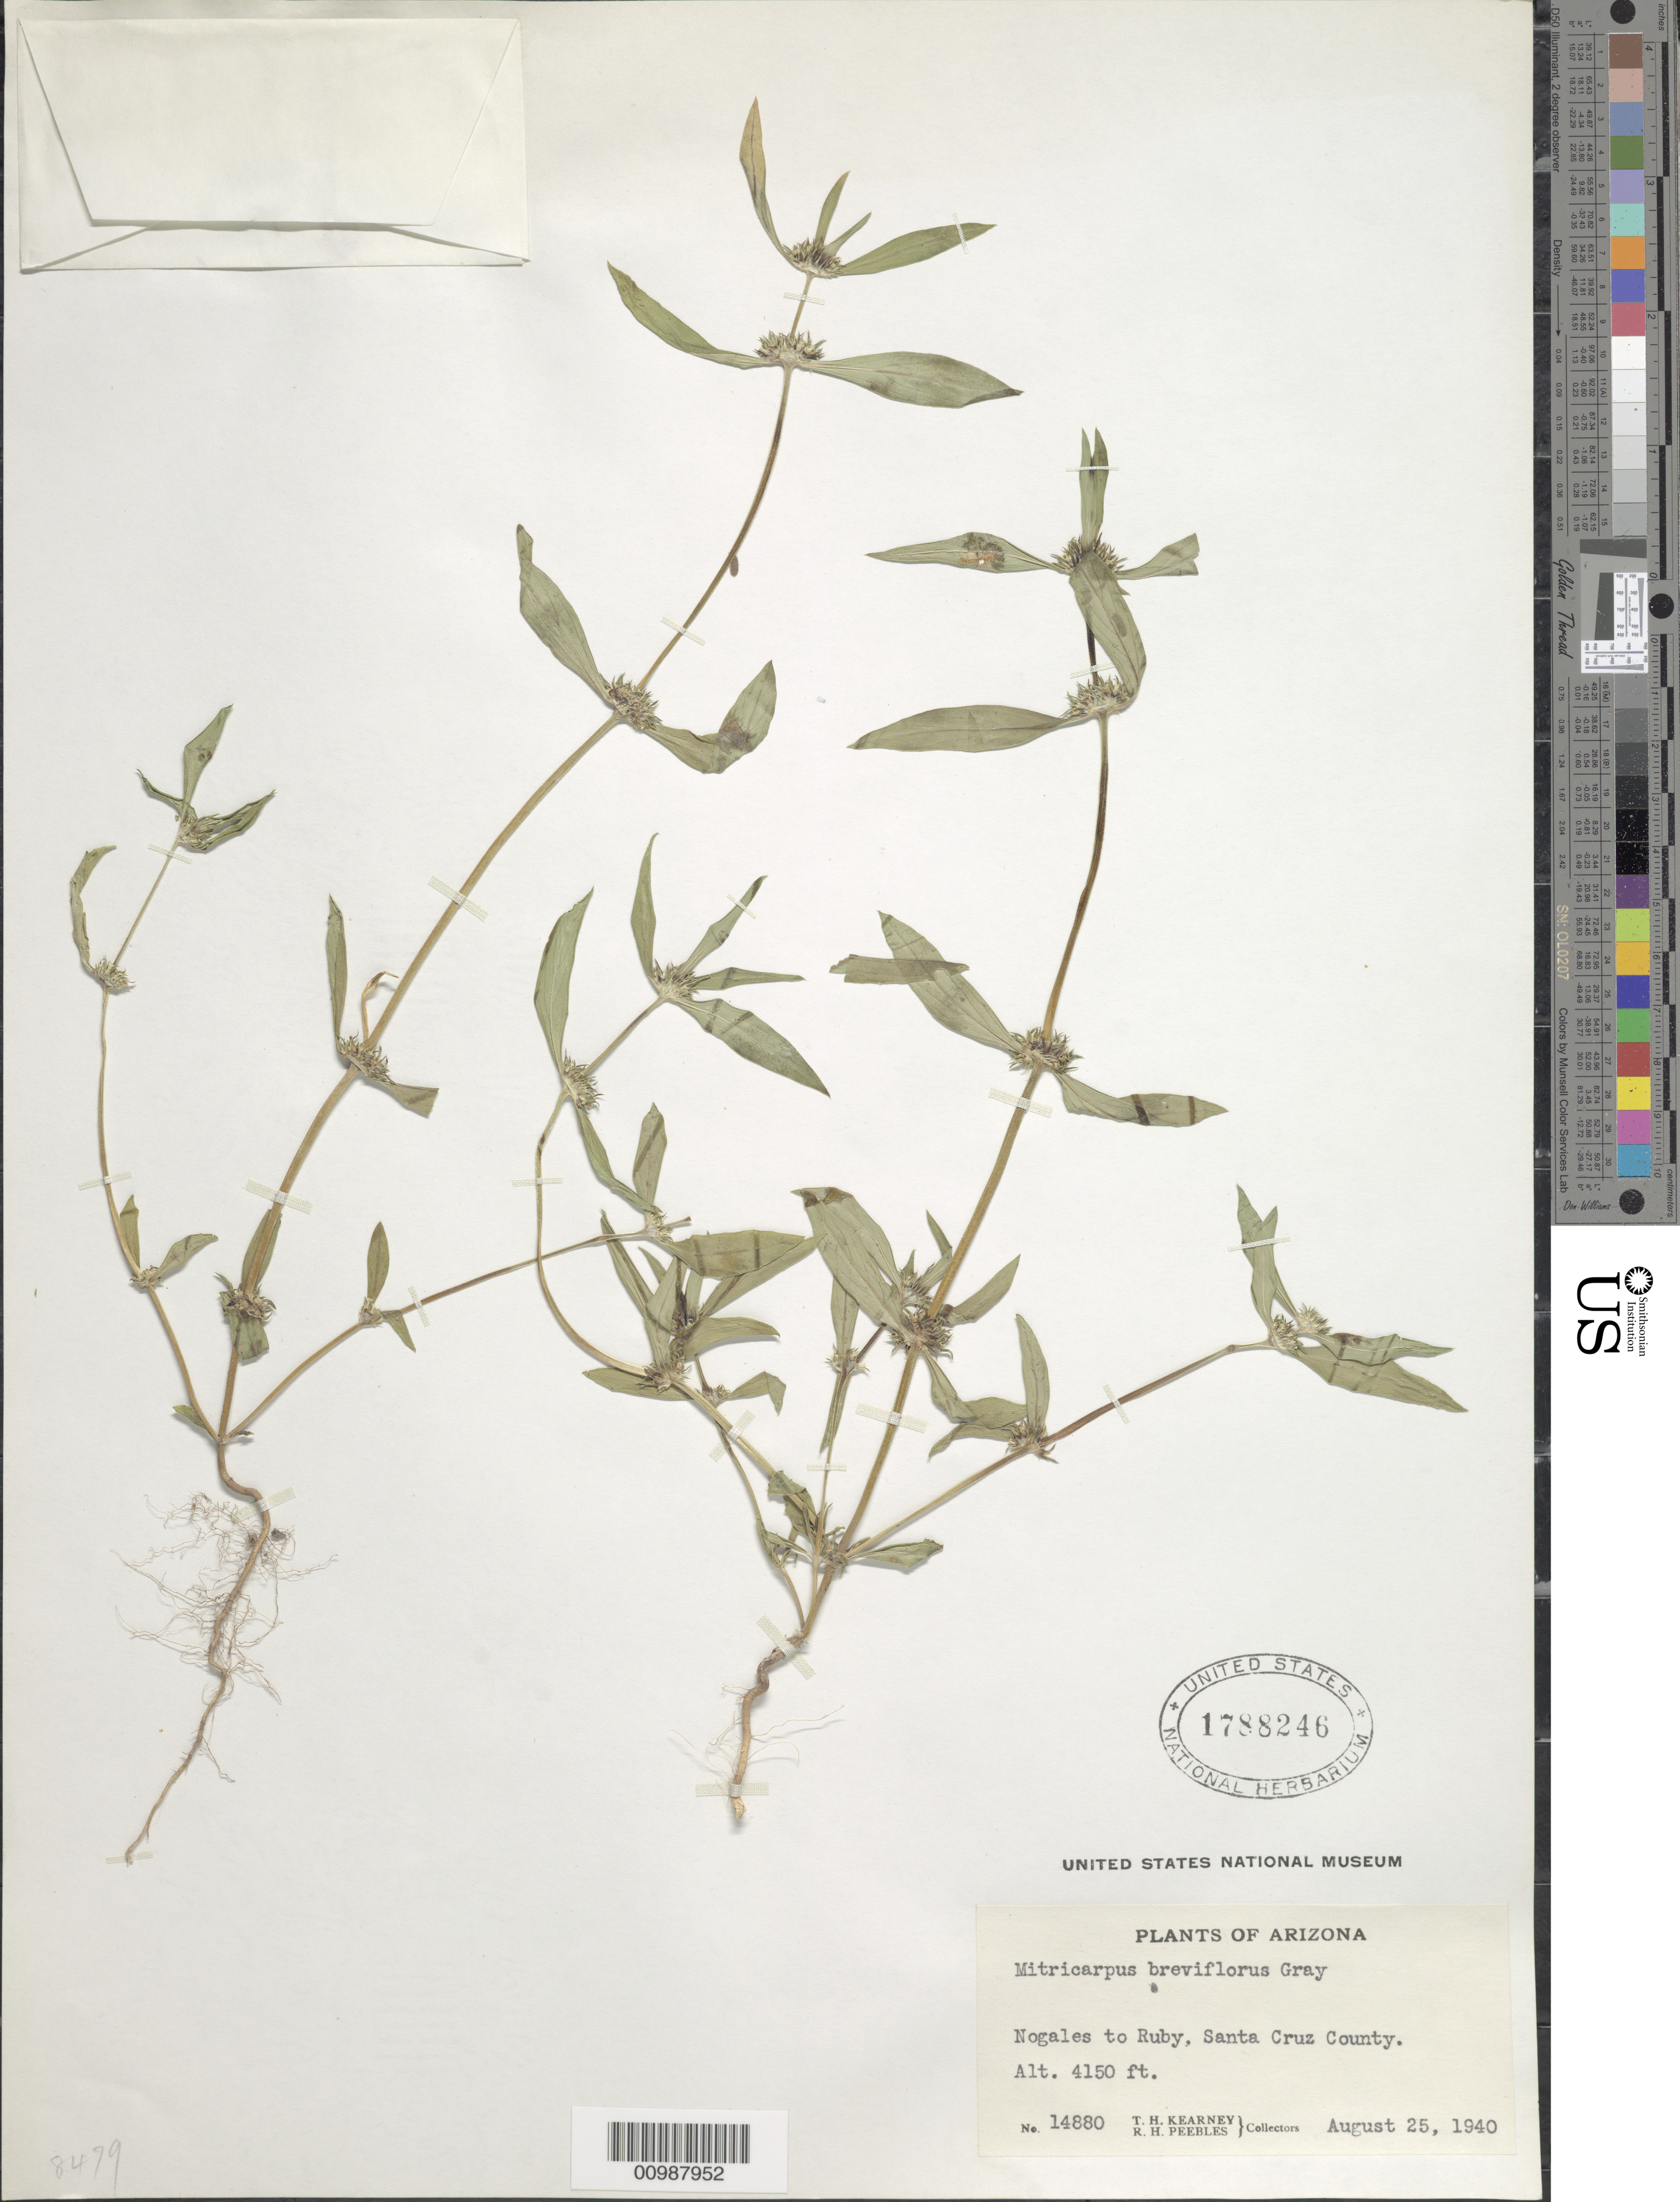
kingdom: Plantae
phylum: Tracheophyta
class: Magnoliopsida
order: Gentianales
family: Rubiaceae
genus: Mitracarpus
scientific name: Mitracarpus breviflorus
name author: A. Gray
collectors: T. H. Kearney & R. H. Peebles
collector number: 14880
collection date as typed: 20 Aug 1940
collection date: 1940-08-20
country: United States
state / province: Arizona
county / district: Santa Cruz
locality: Nogales to Ruby.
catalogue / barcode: US 1788246